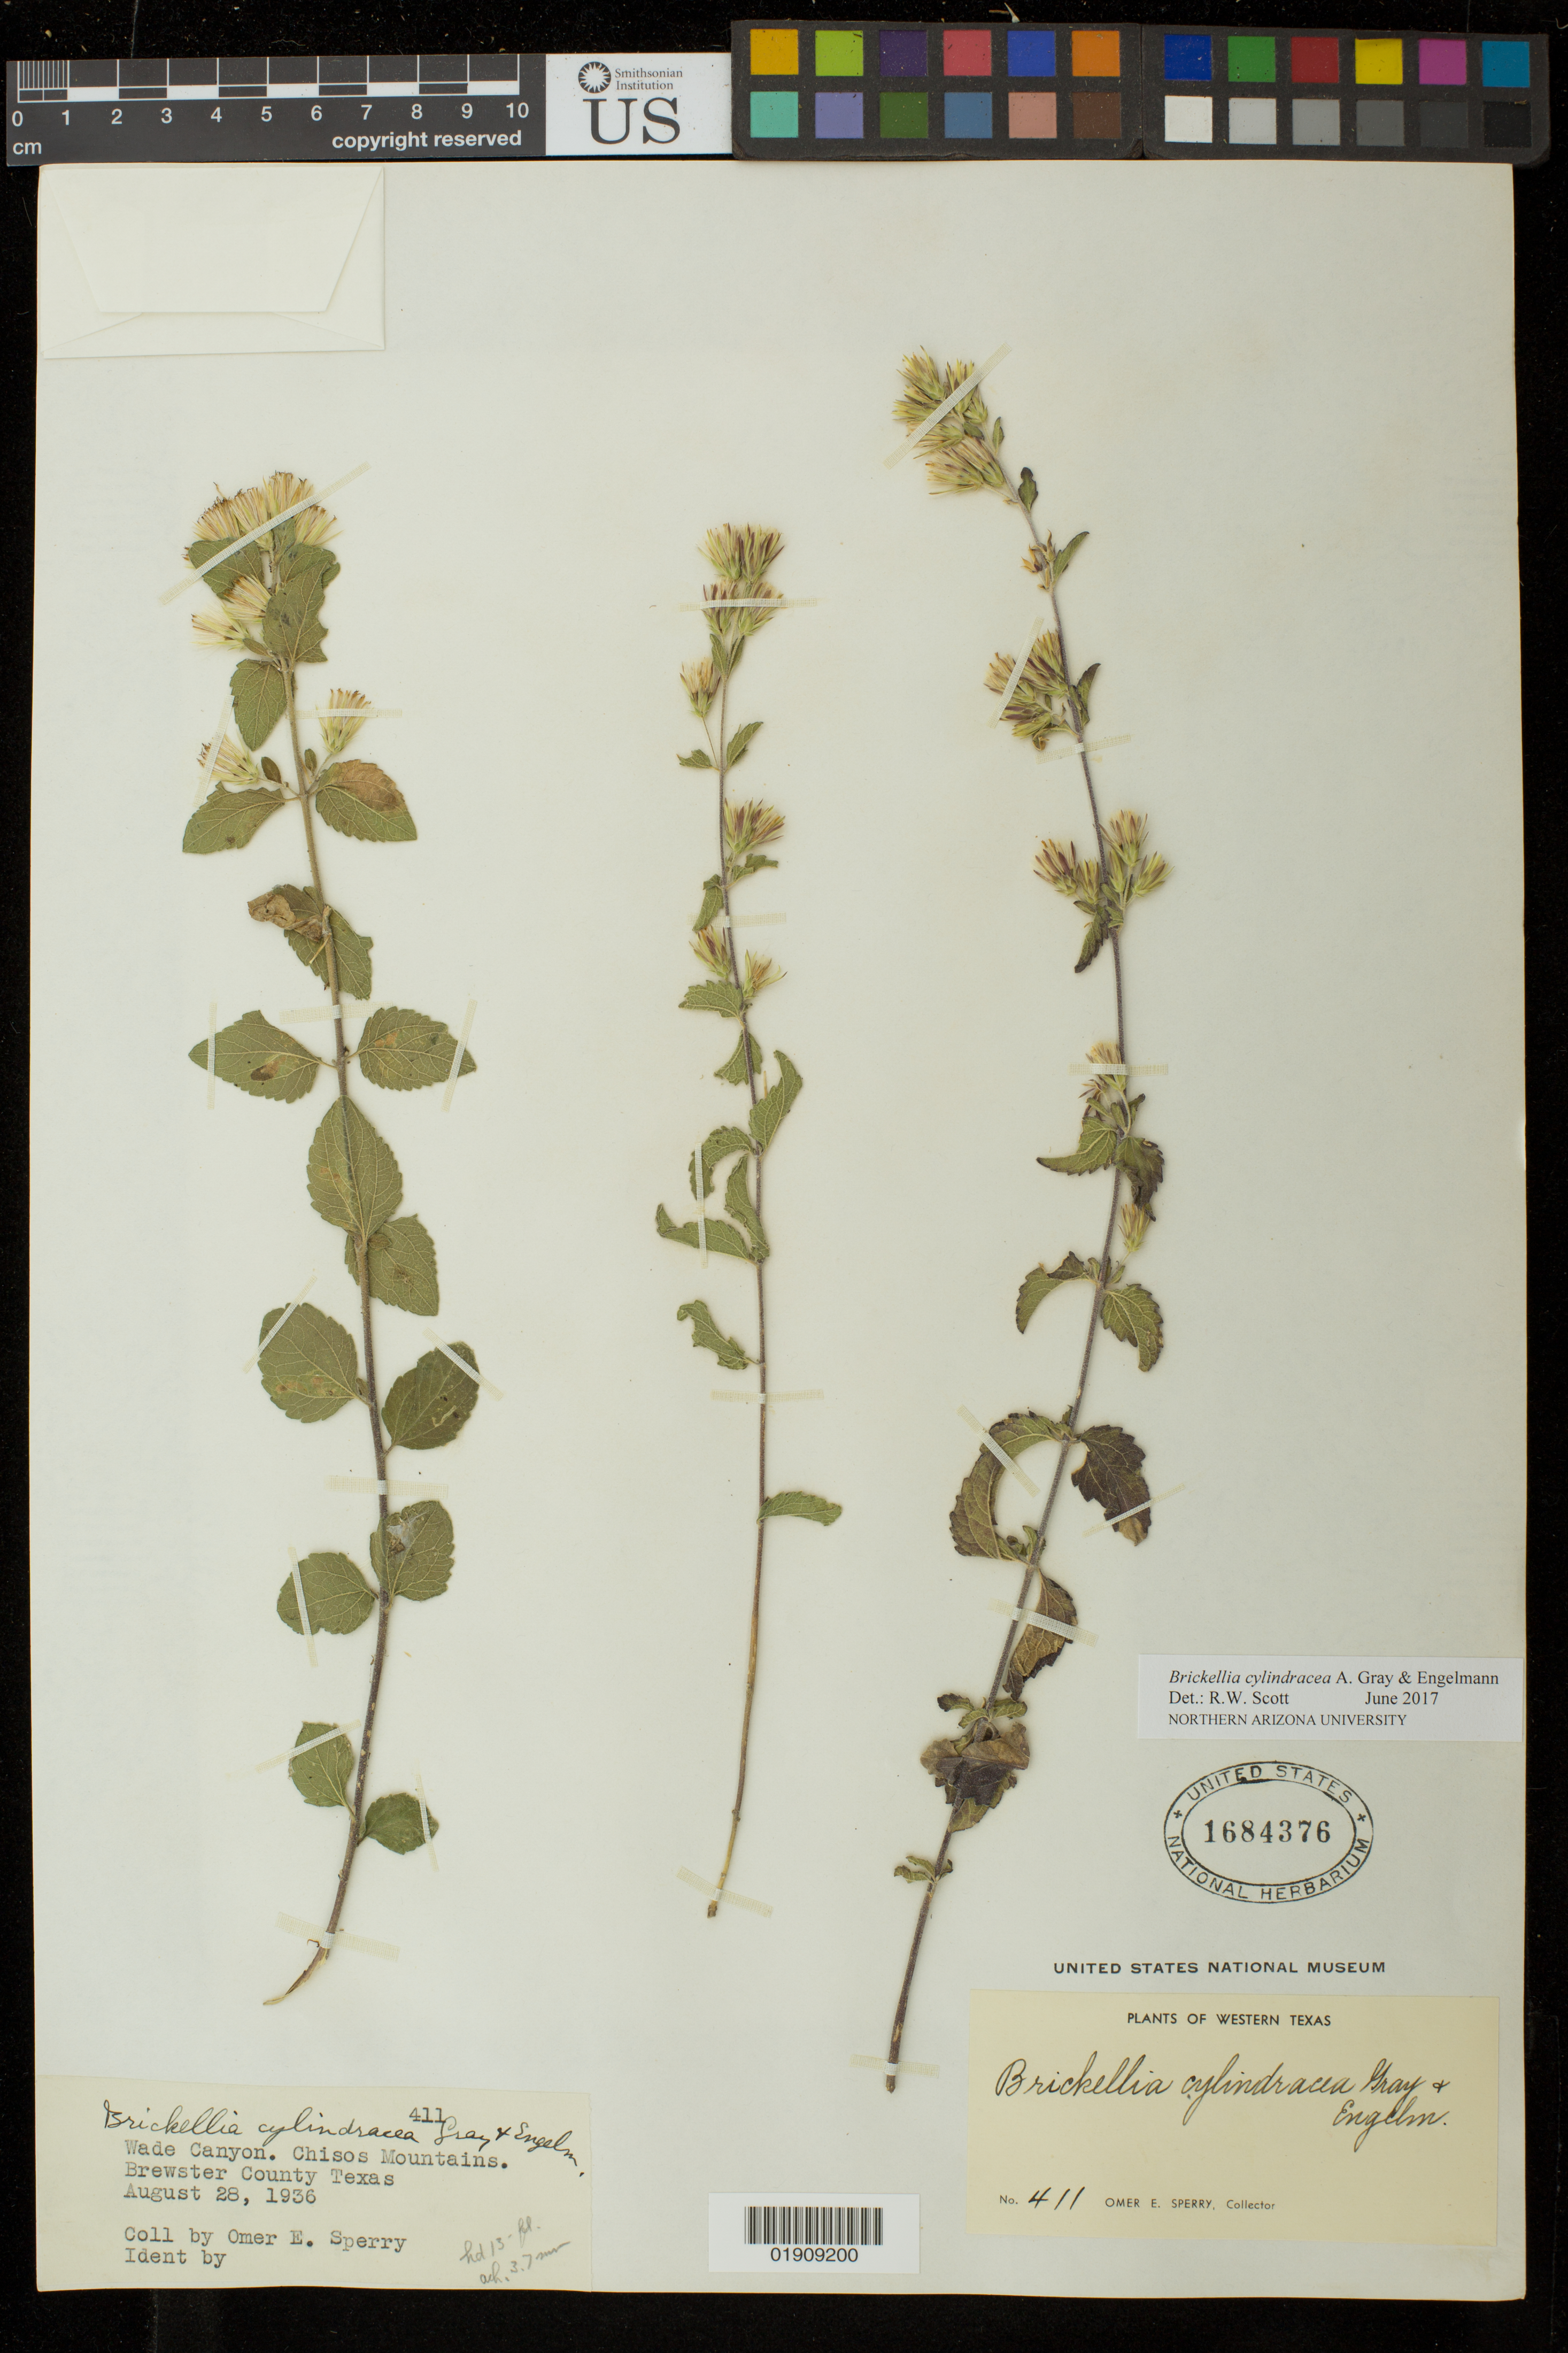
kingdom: Plantae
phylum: Tracheophyta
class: Magnoliopsida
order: Asterales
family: Asteraceae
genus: Brickellia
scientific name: Brickellia cylindracea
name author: A. Gray & Engelm. in A. Gray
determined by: Scott, R. W.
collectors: O. E. Sperry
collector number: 411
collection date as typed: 28 Aug 1936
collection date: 1936-08-28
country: United States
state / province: Texas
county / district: Brewster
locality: Wade Canyon, Chisos mountains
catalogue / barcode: US 1684376